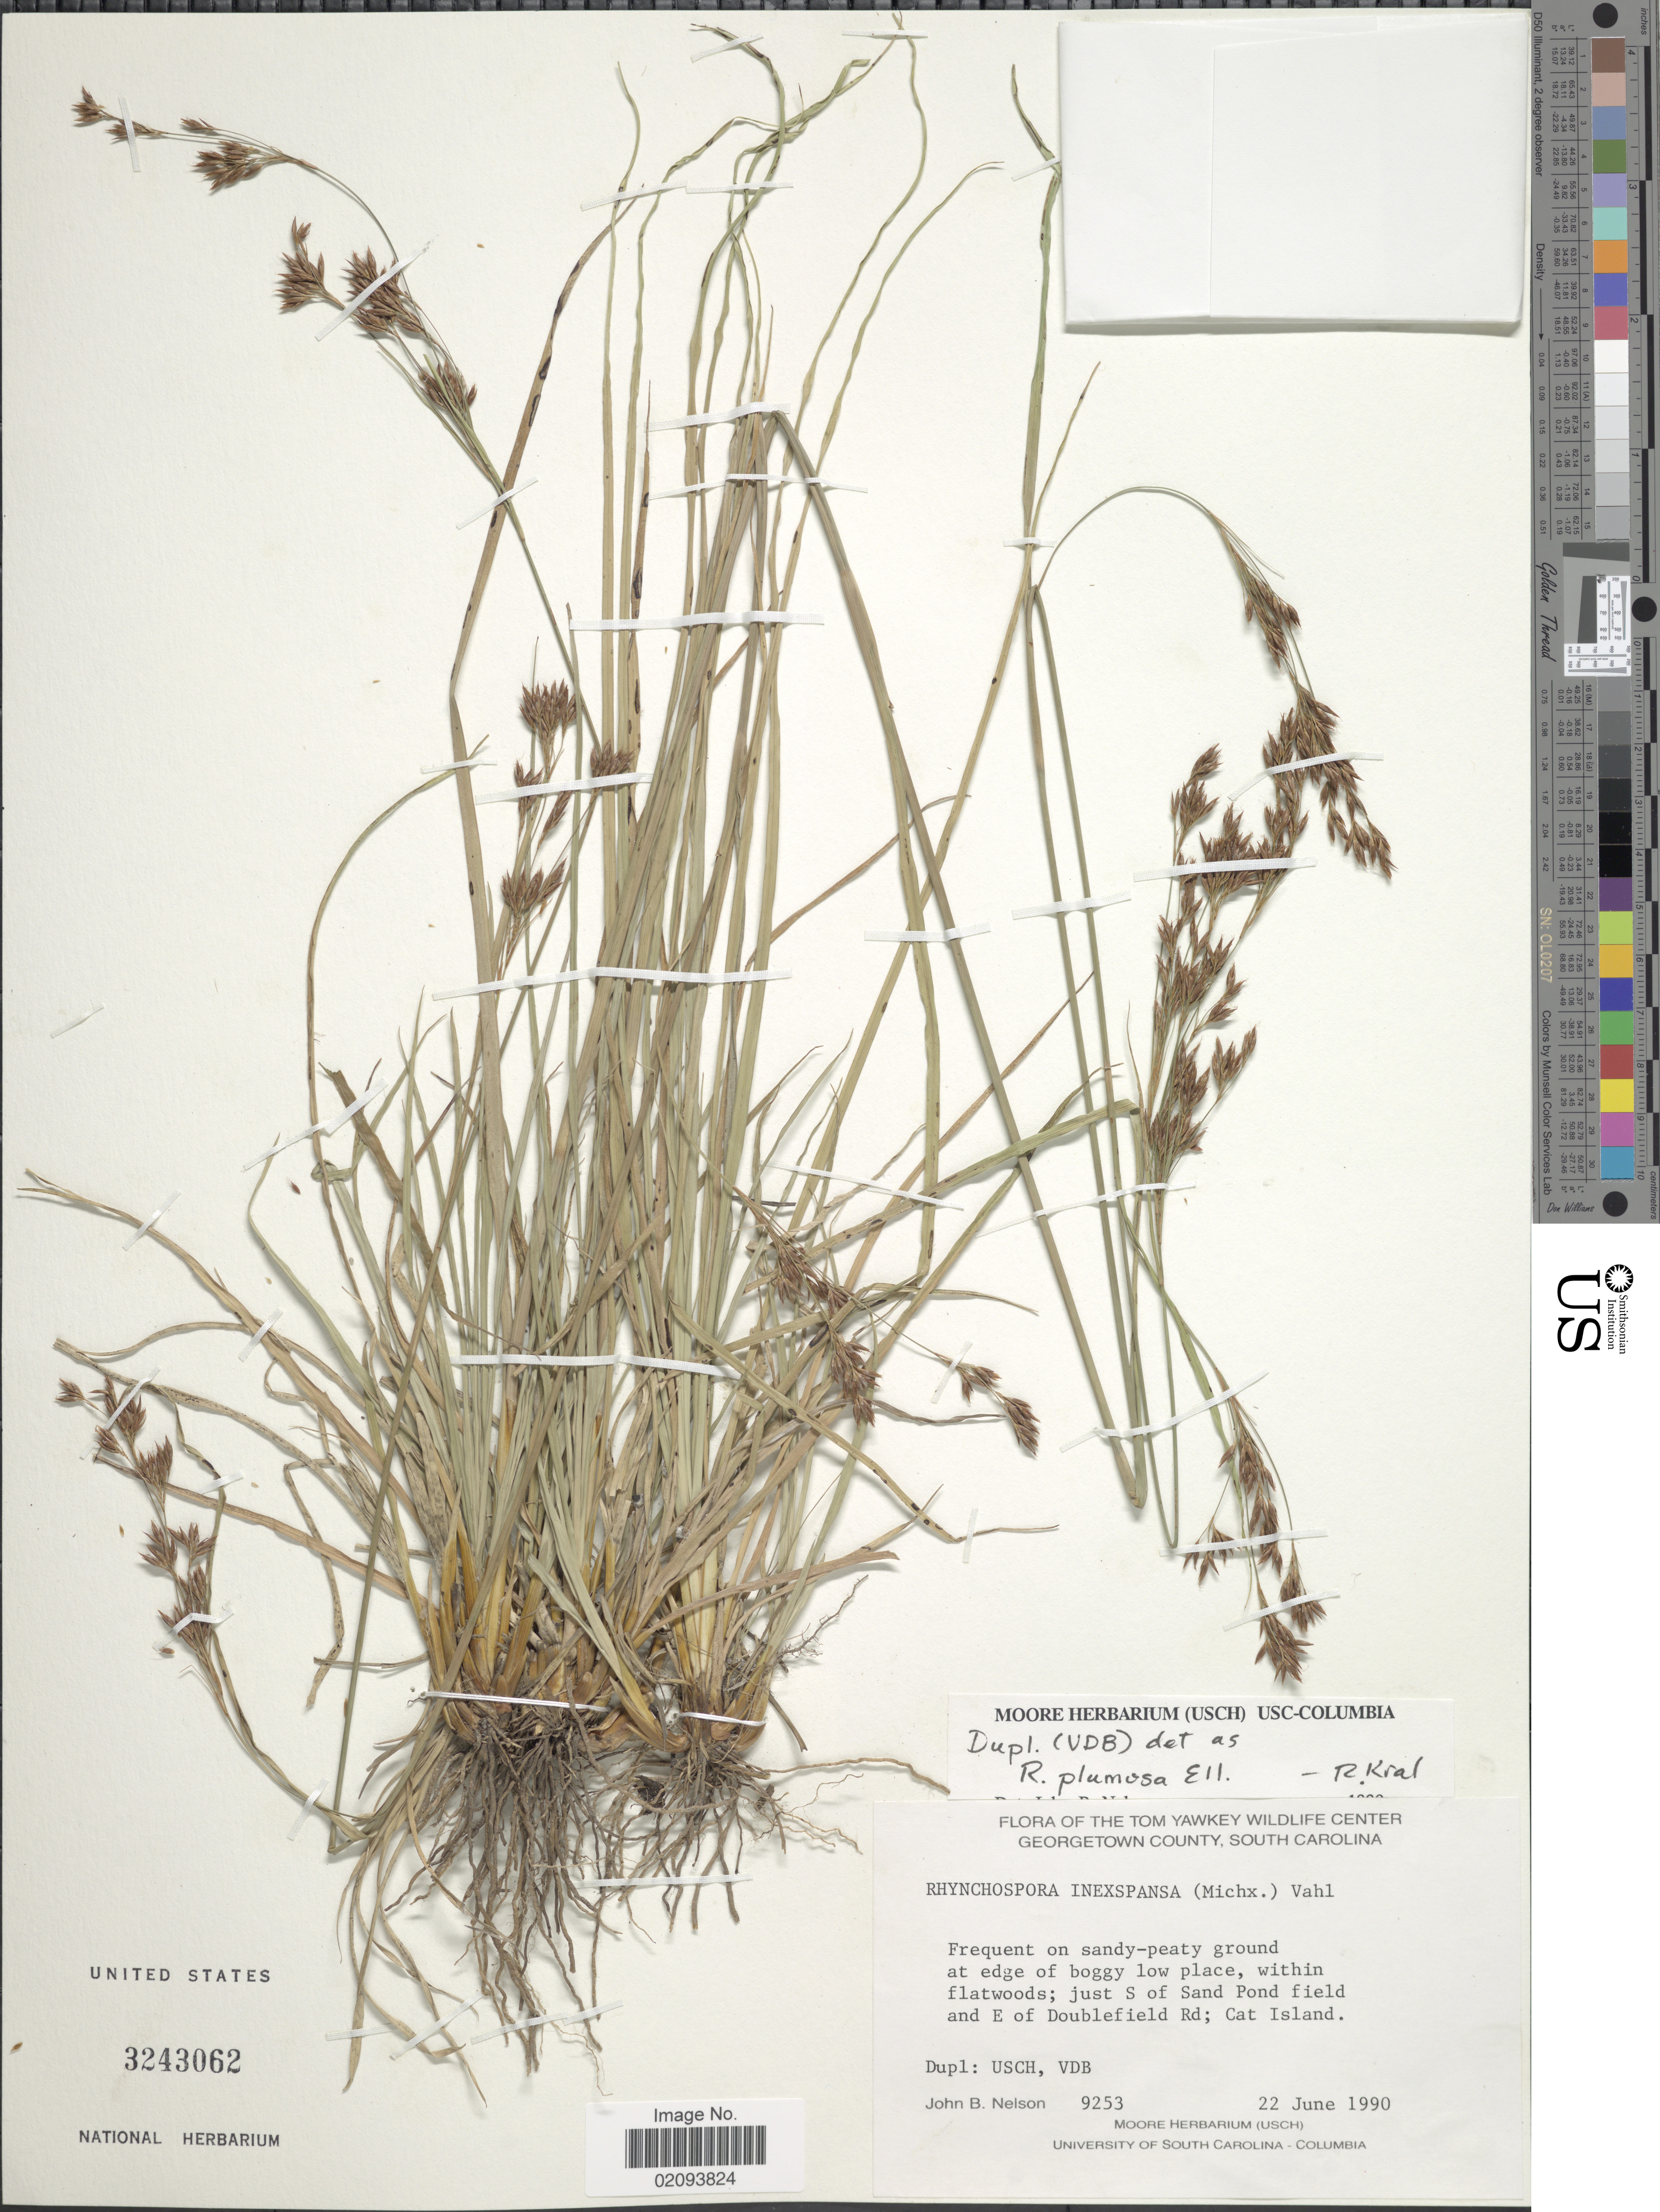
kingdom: Plantae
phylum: Tracheophyta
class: Liliopsida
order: Poales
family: Cyperaceae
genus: Rhynchospora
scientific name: Rhynchospora inexpansa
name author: (Michx.) Vahl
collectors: J. Nelson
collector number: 9253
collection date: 1990-06-22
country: United States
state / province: South Carolina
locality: Yawkey Wildlife Center. Georgetown County. Just S of Sand Pond field and E of Doublefield Rd; Cat Island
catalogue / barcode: US 3243062